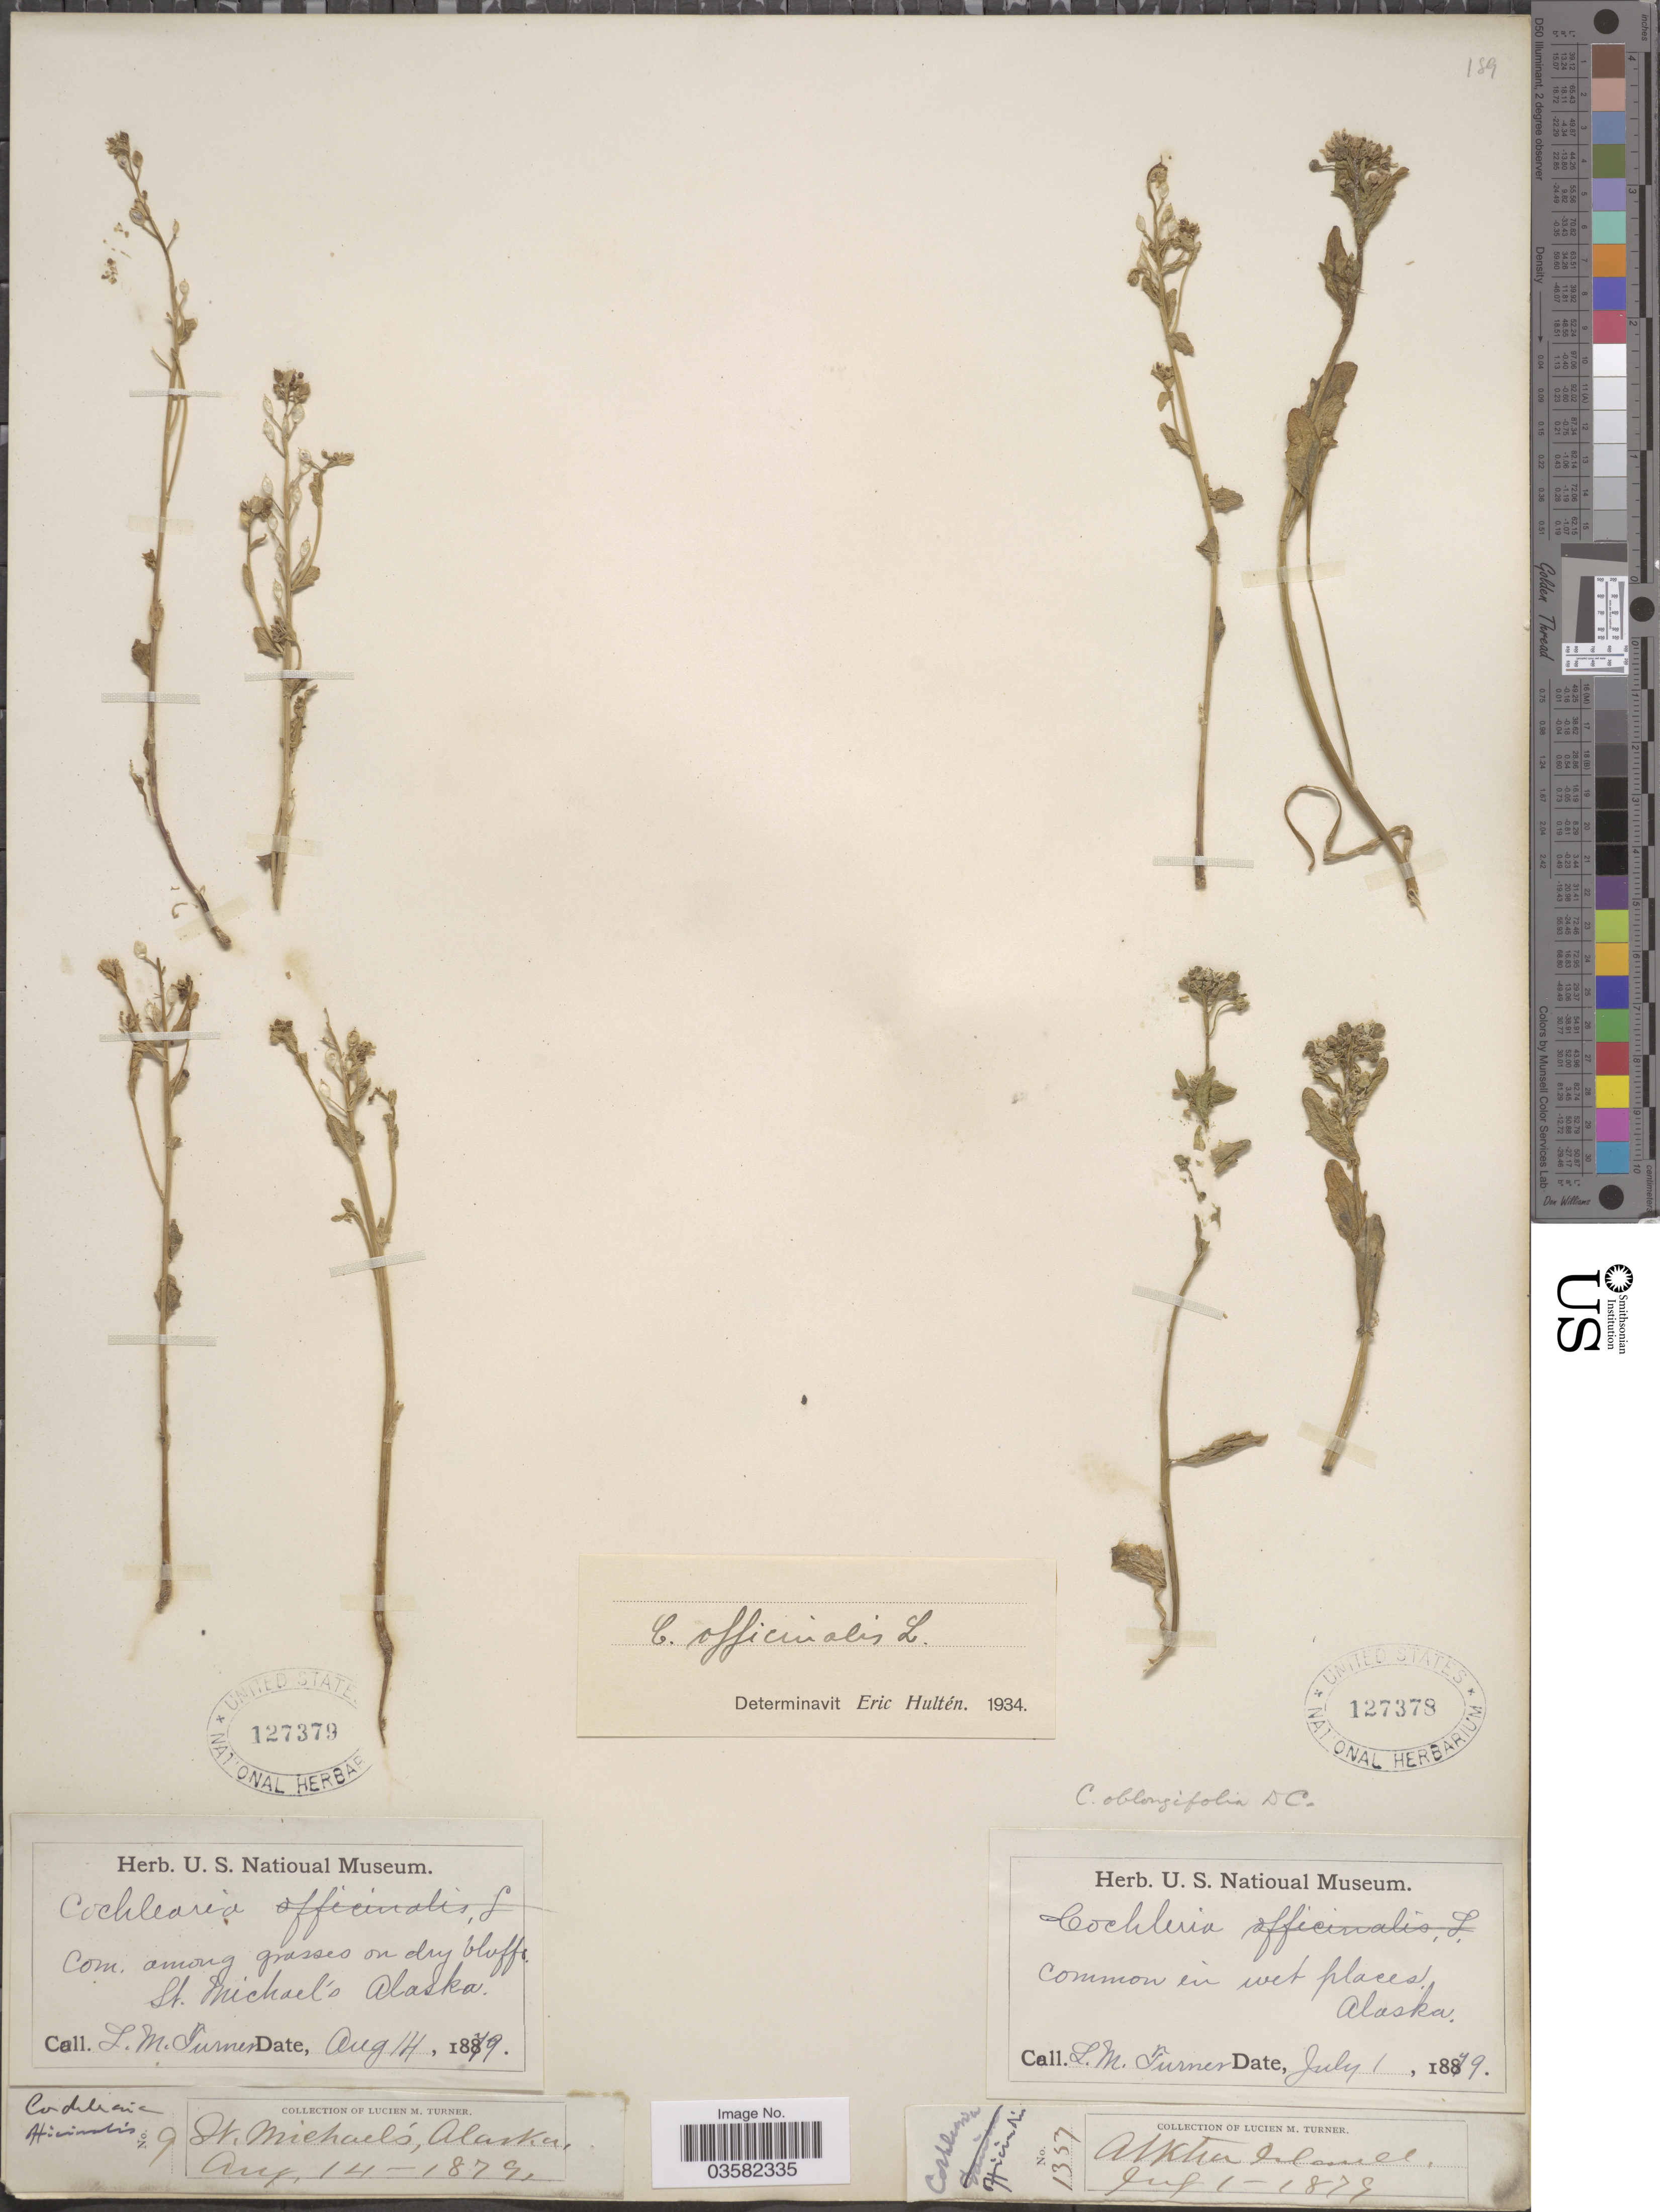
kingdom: Plantae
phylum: Tracheophyta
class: Magnoliopsida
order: Brassicales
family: Brassicaceae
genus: Cochlearia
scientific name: Cochlearia officinalis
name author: L.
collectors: L. M. Turner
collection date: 1879-08-14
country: United States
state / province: Alaska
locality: St. Michael's.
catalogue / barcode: US 127379-2